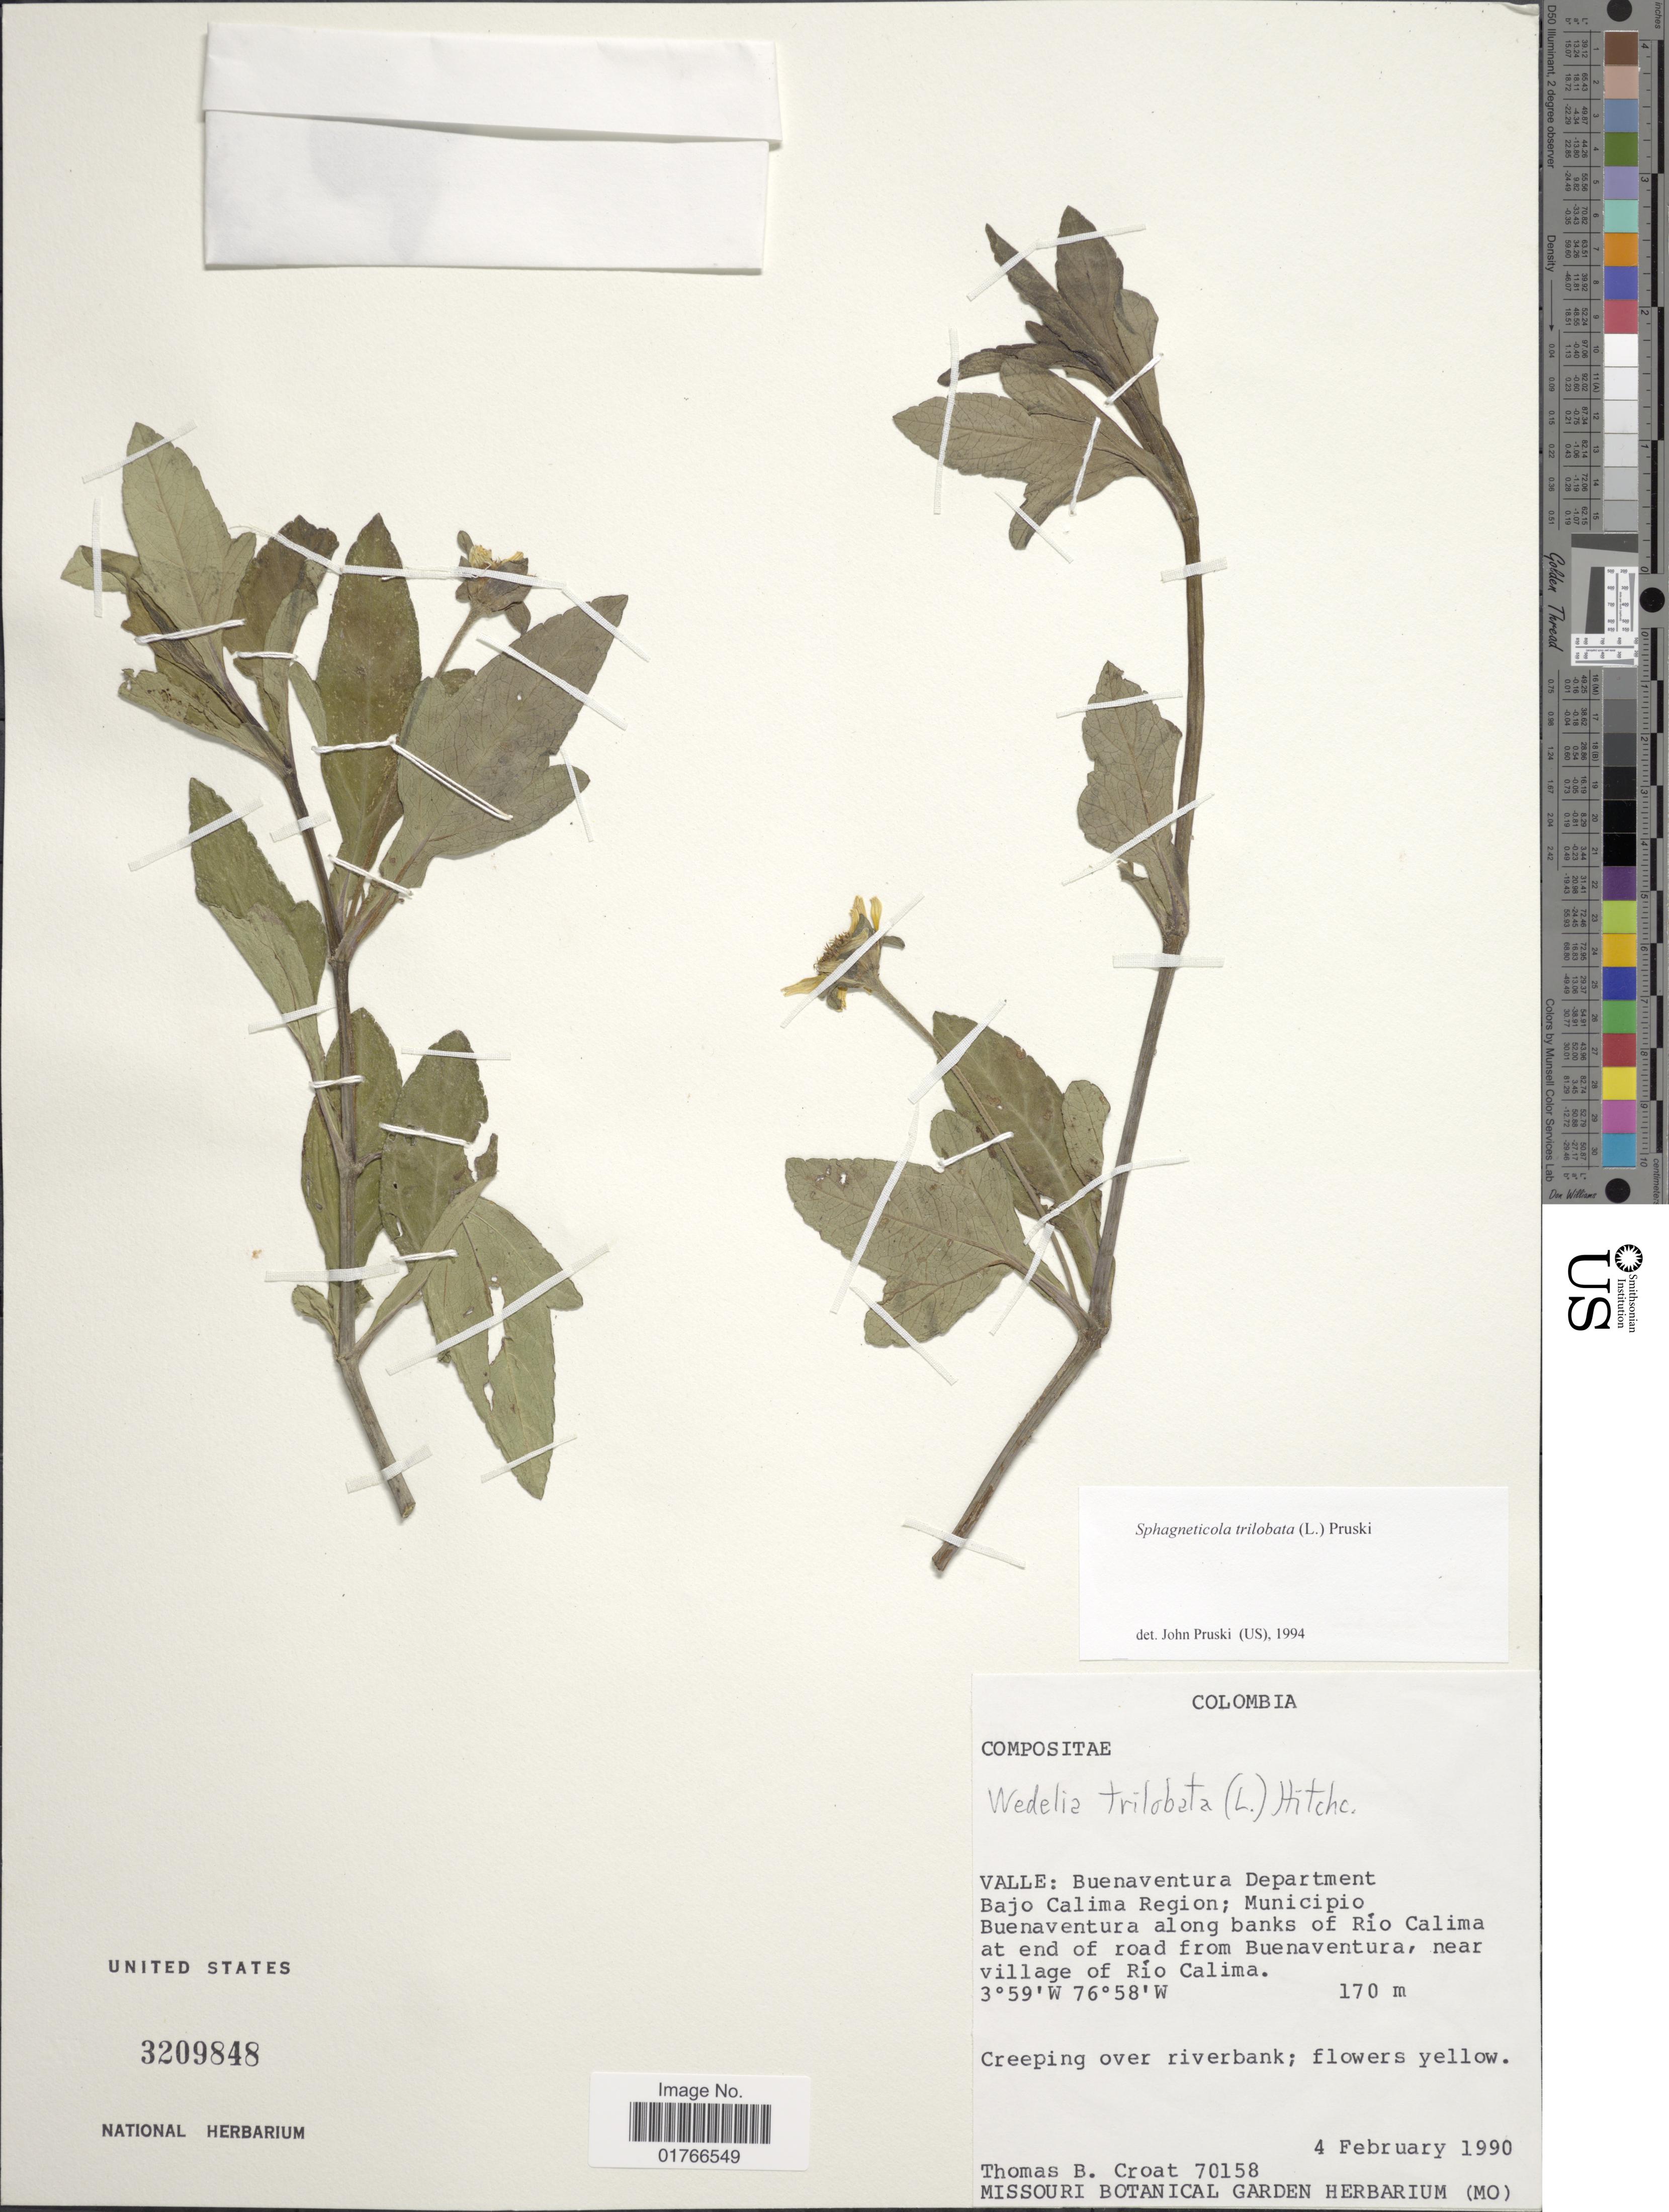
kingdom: Plantae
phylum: Tracheophyta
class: Magnoliopsida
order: Asterales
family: Asteraceae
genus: Sphagneticola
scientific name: Sphagneticola trilobata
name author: (L.) Pruski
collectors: T. B. Croat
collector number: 70158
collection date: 1990-02-04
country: Colombia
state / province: Valle del Cauca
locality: Buenaventura Department, Bajo Calima Region, Municipio Buenaventura along banks of Rio Calima at end of road from Buenaventura, near village of Rio Calima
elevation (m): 170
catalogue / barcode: US 3209848